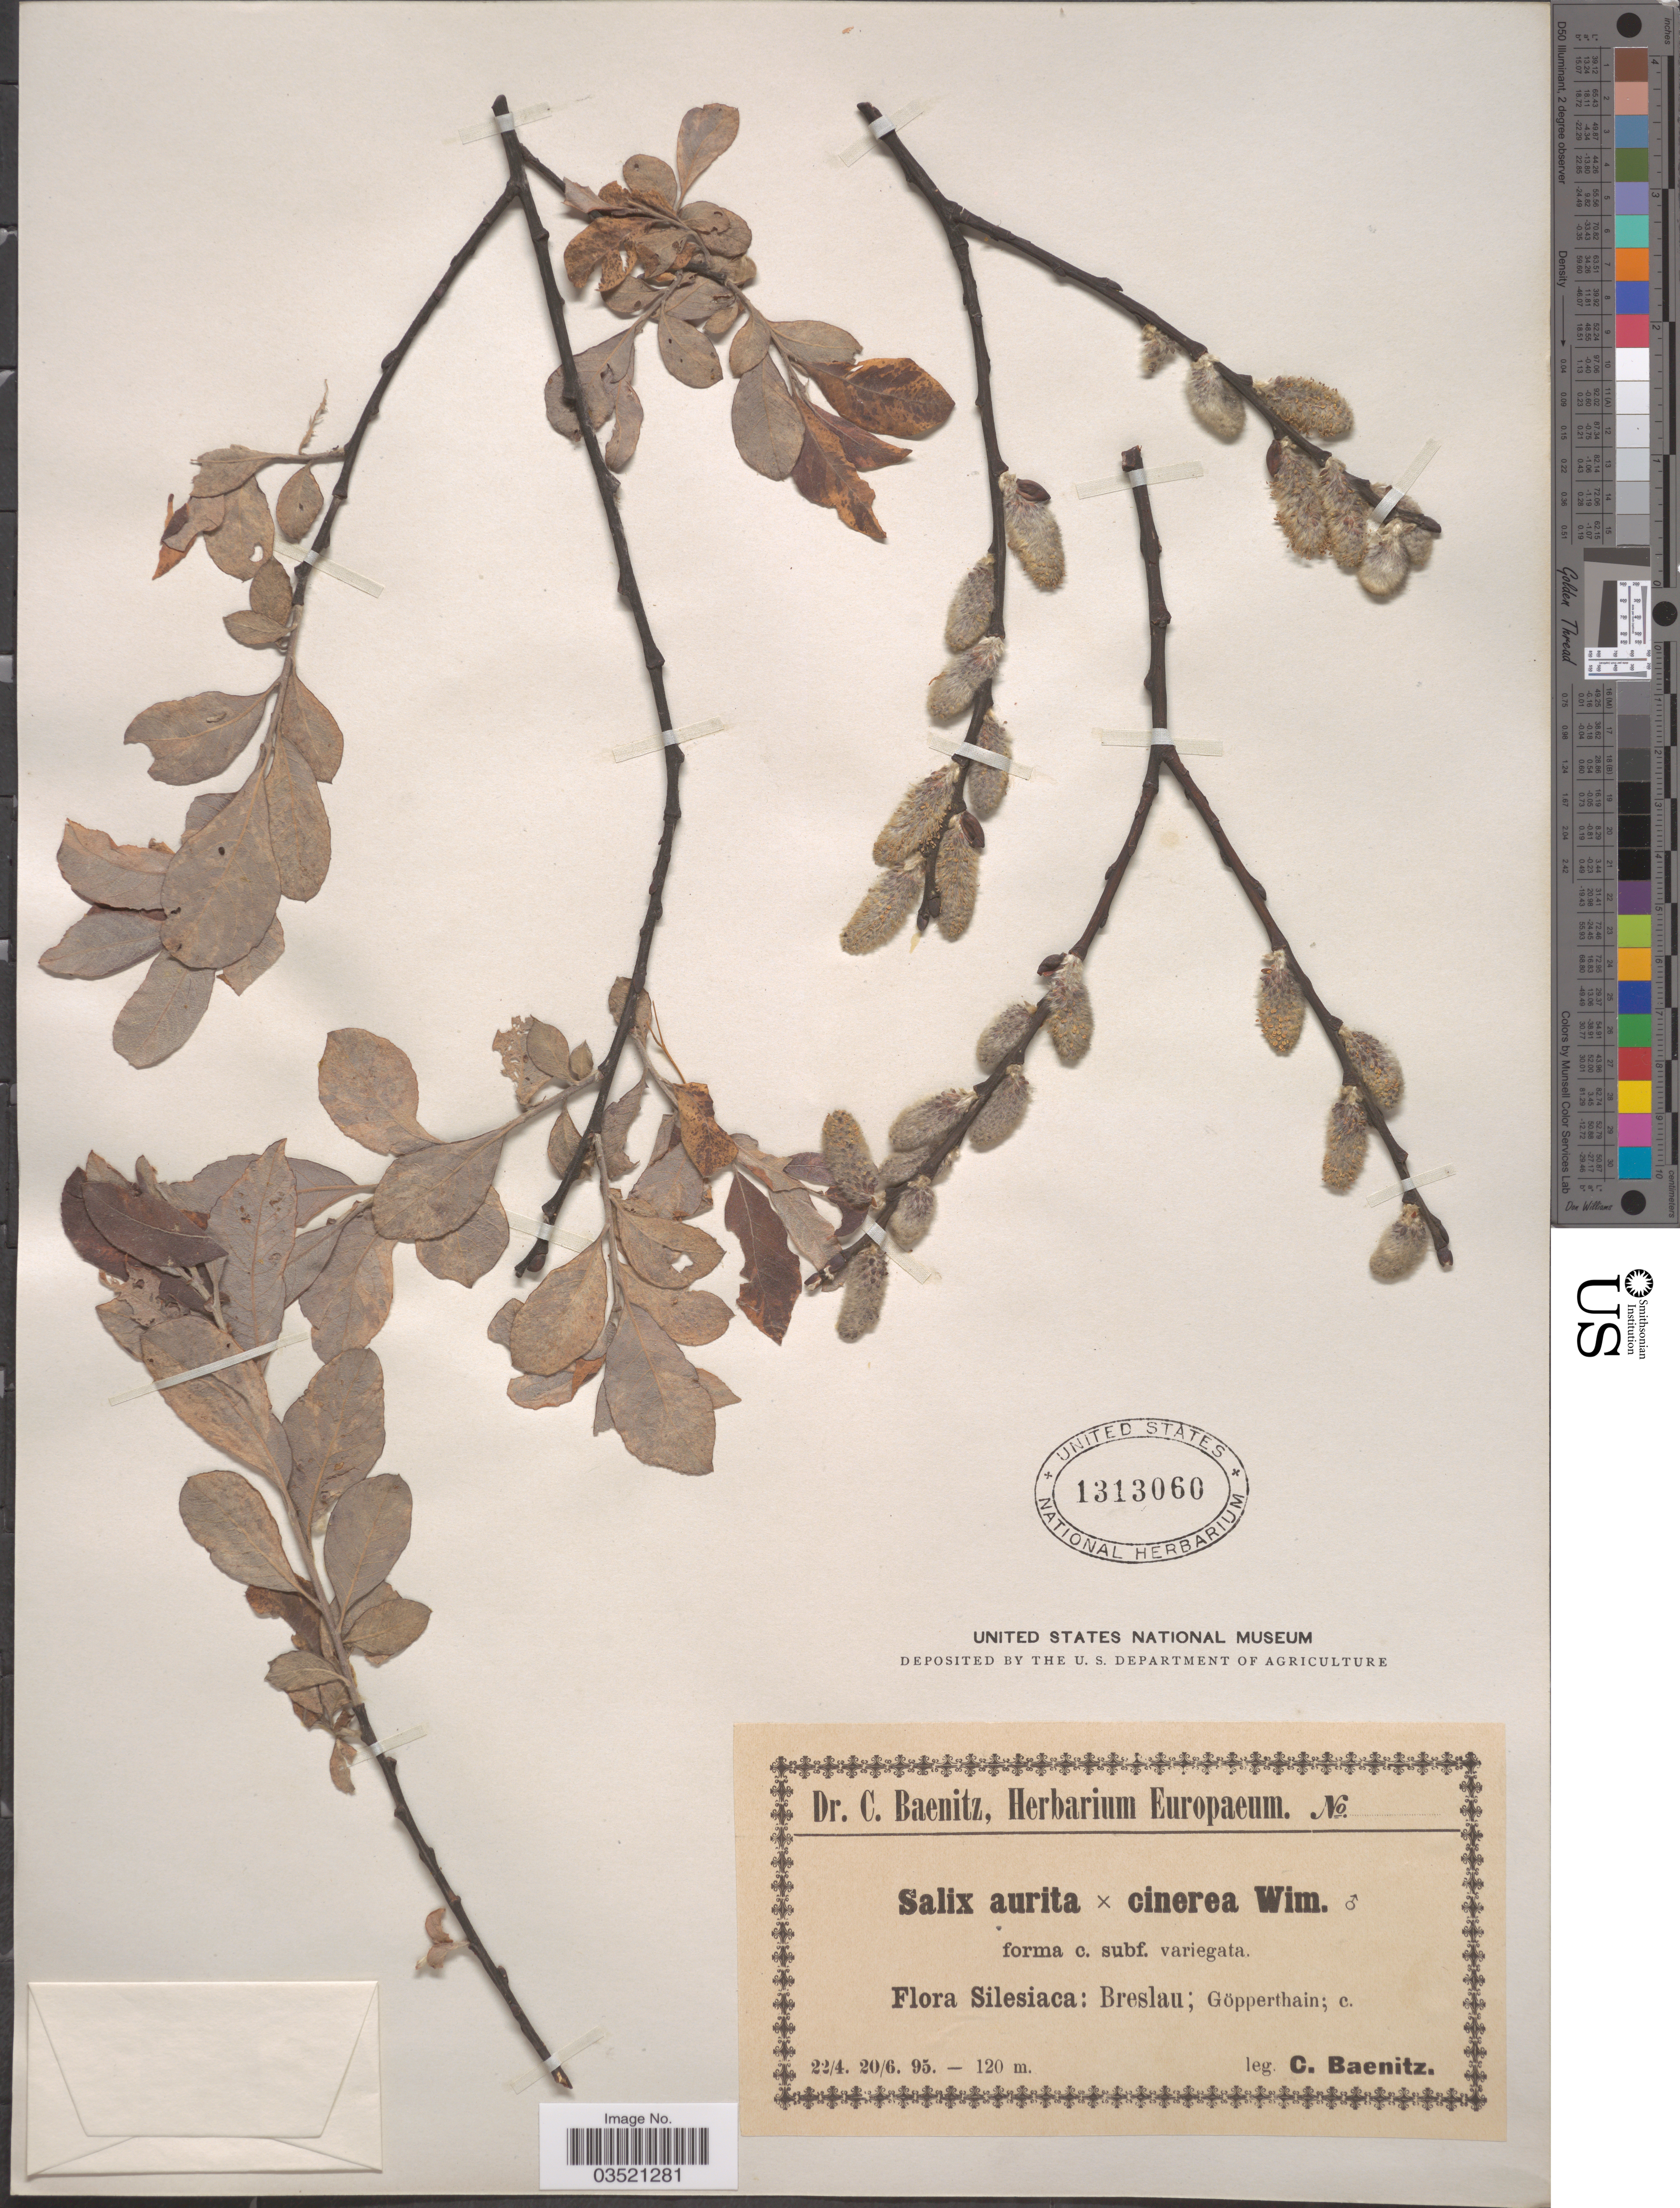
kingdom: Plantae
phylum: Tracheophyta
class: Magnoliopsida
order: Malpighiales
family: Salicaceae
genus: Salix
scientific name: Salix aurita x S. cinerea L.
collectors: C. G. Baenitz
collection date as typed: Transcribed d/m/y: 22/4/95 to 20/6/95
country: Poland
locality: Silesiaca: Breslau; Göpperthain; c.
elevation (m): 120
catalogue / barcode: US 1313060